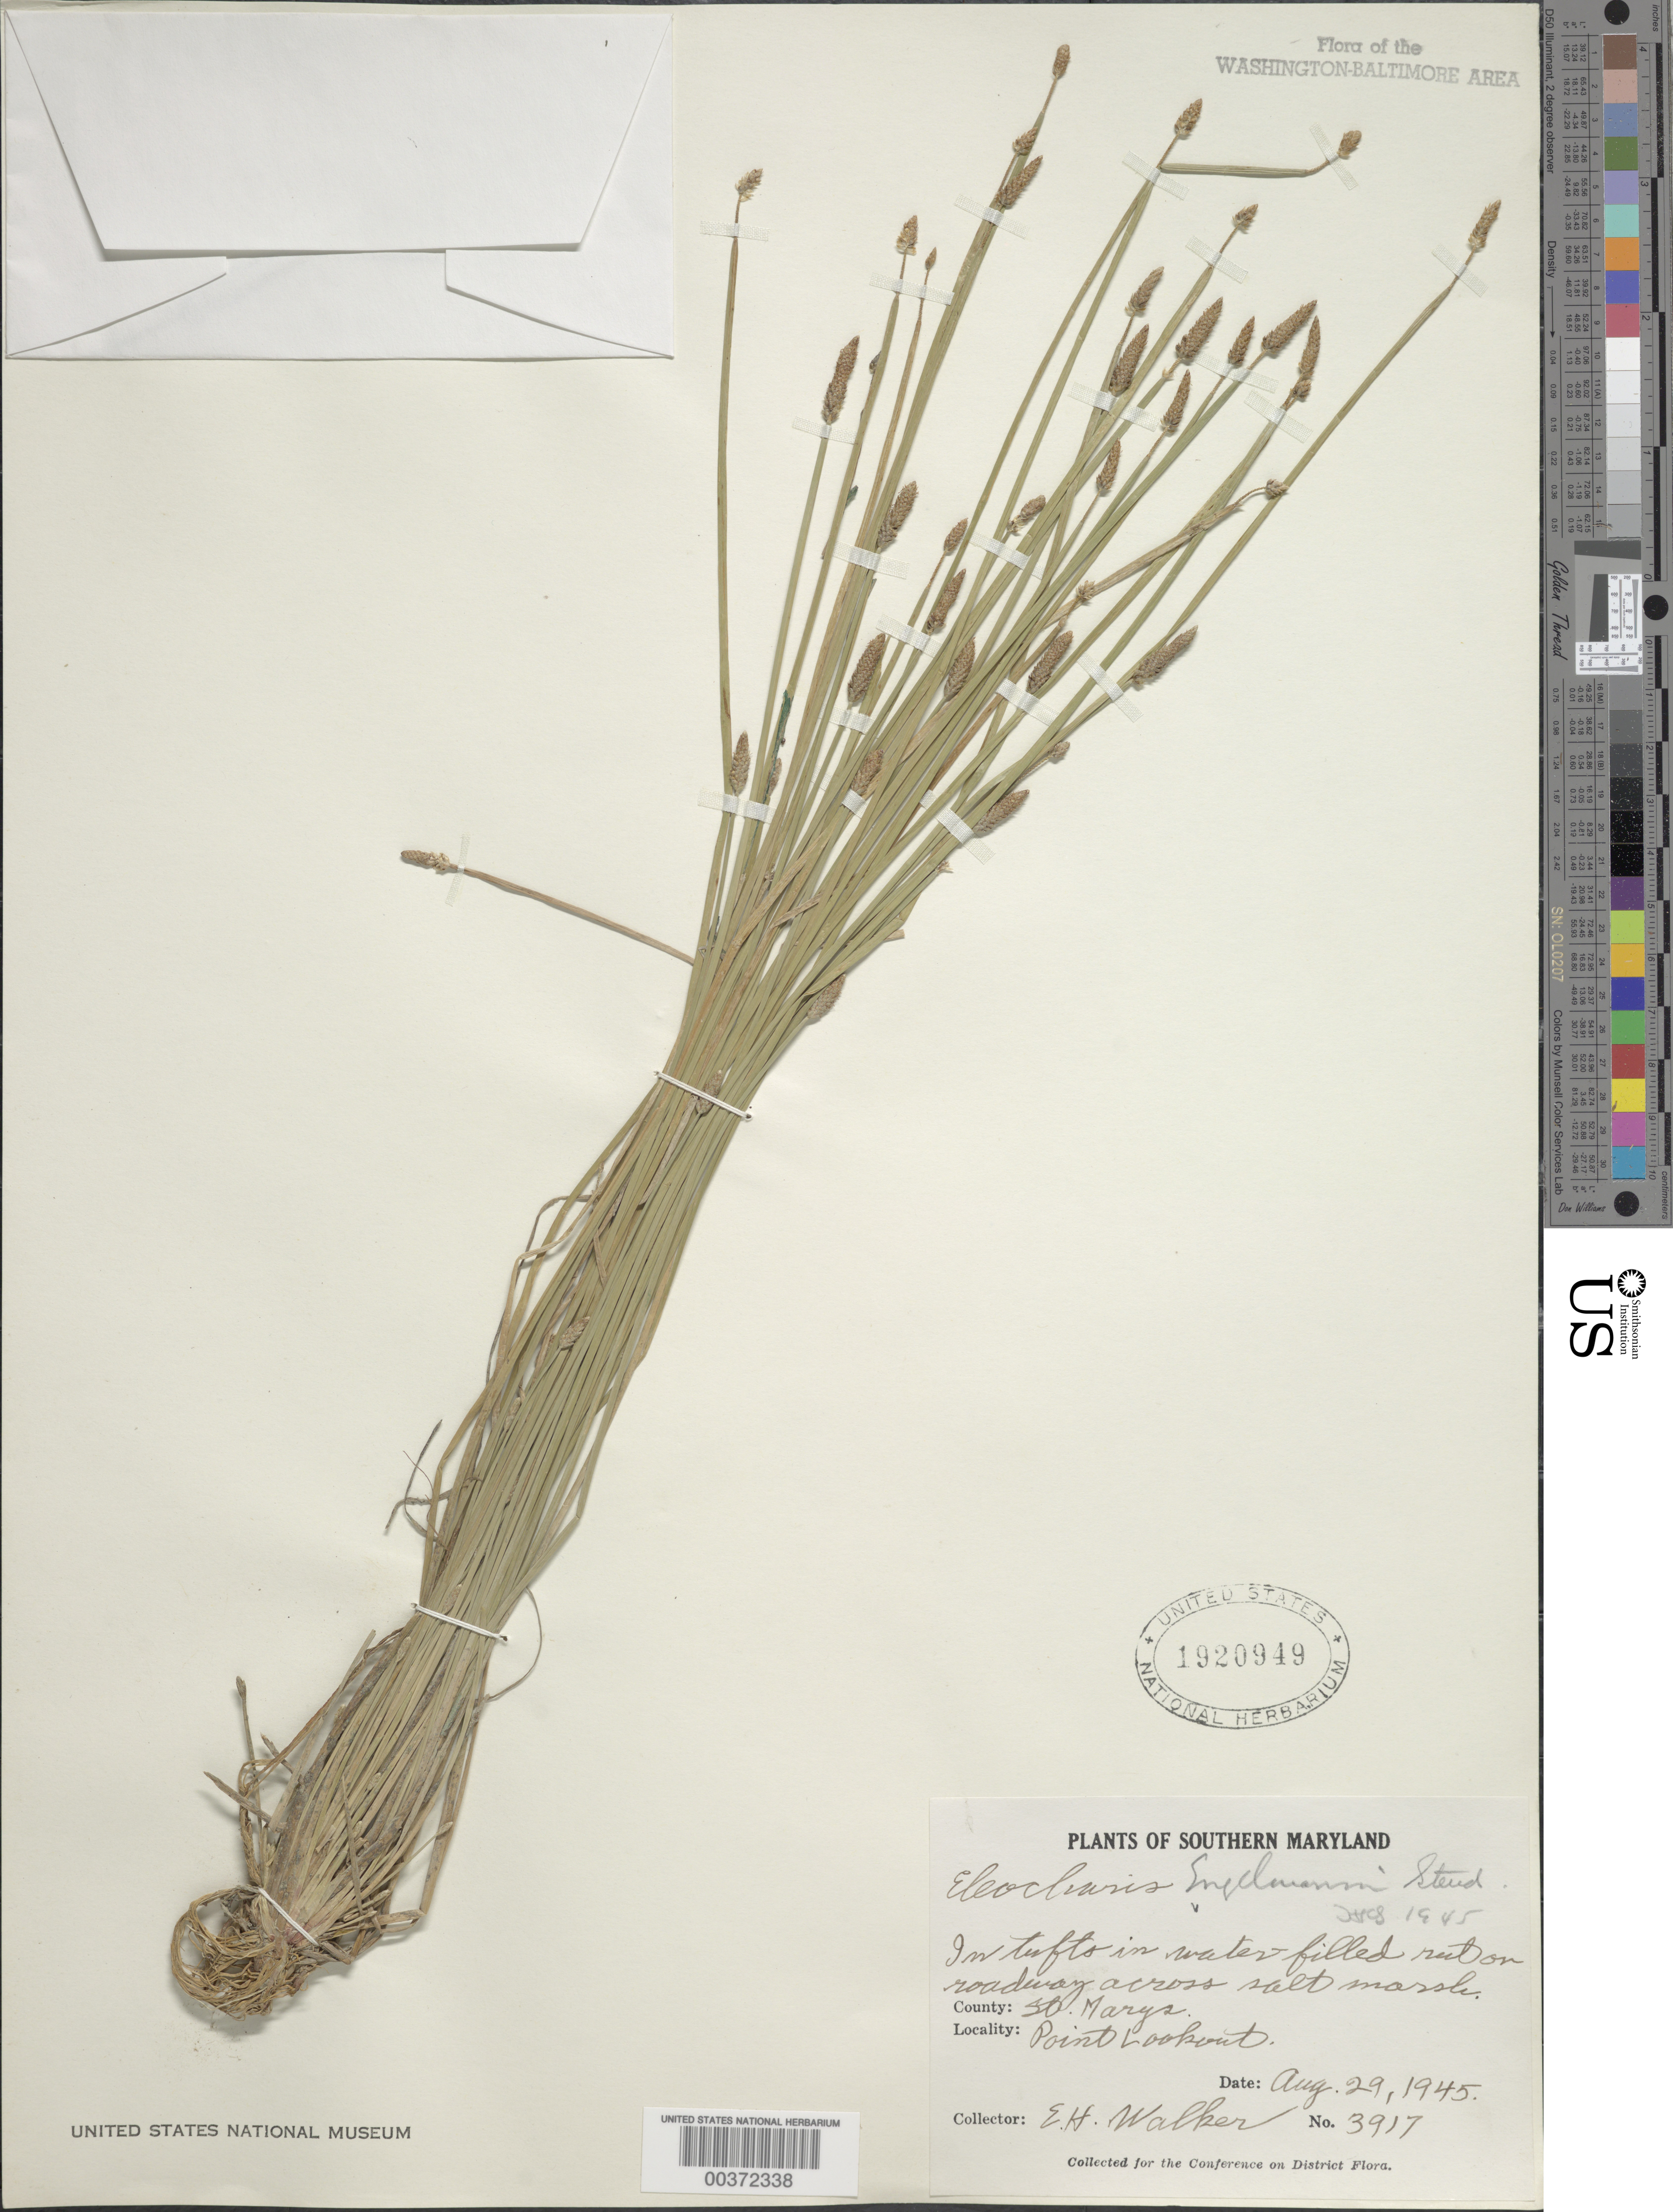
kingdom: Plantae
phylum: Tracheophyta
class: Liliopsida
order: Poales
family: Cyperaceae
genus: Eleocharis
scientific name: Eleocharis engelmannii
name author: Steud.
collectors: E. H. Walker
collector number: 3917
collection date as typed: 29 Aug 1945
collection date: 1945-08-29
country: United States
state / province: Maryland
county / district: St. Mary's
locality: Point Lookout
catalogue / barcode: US 1920949